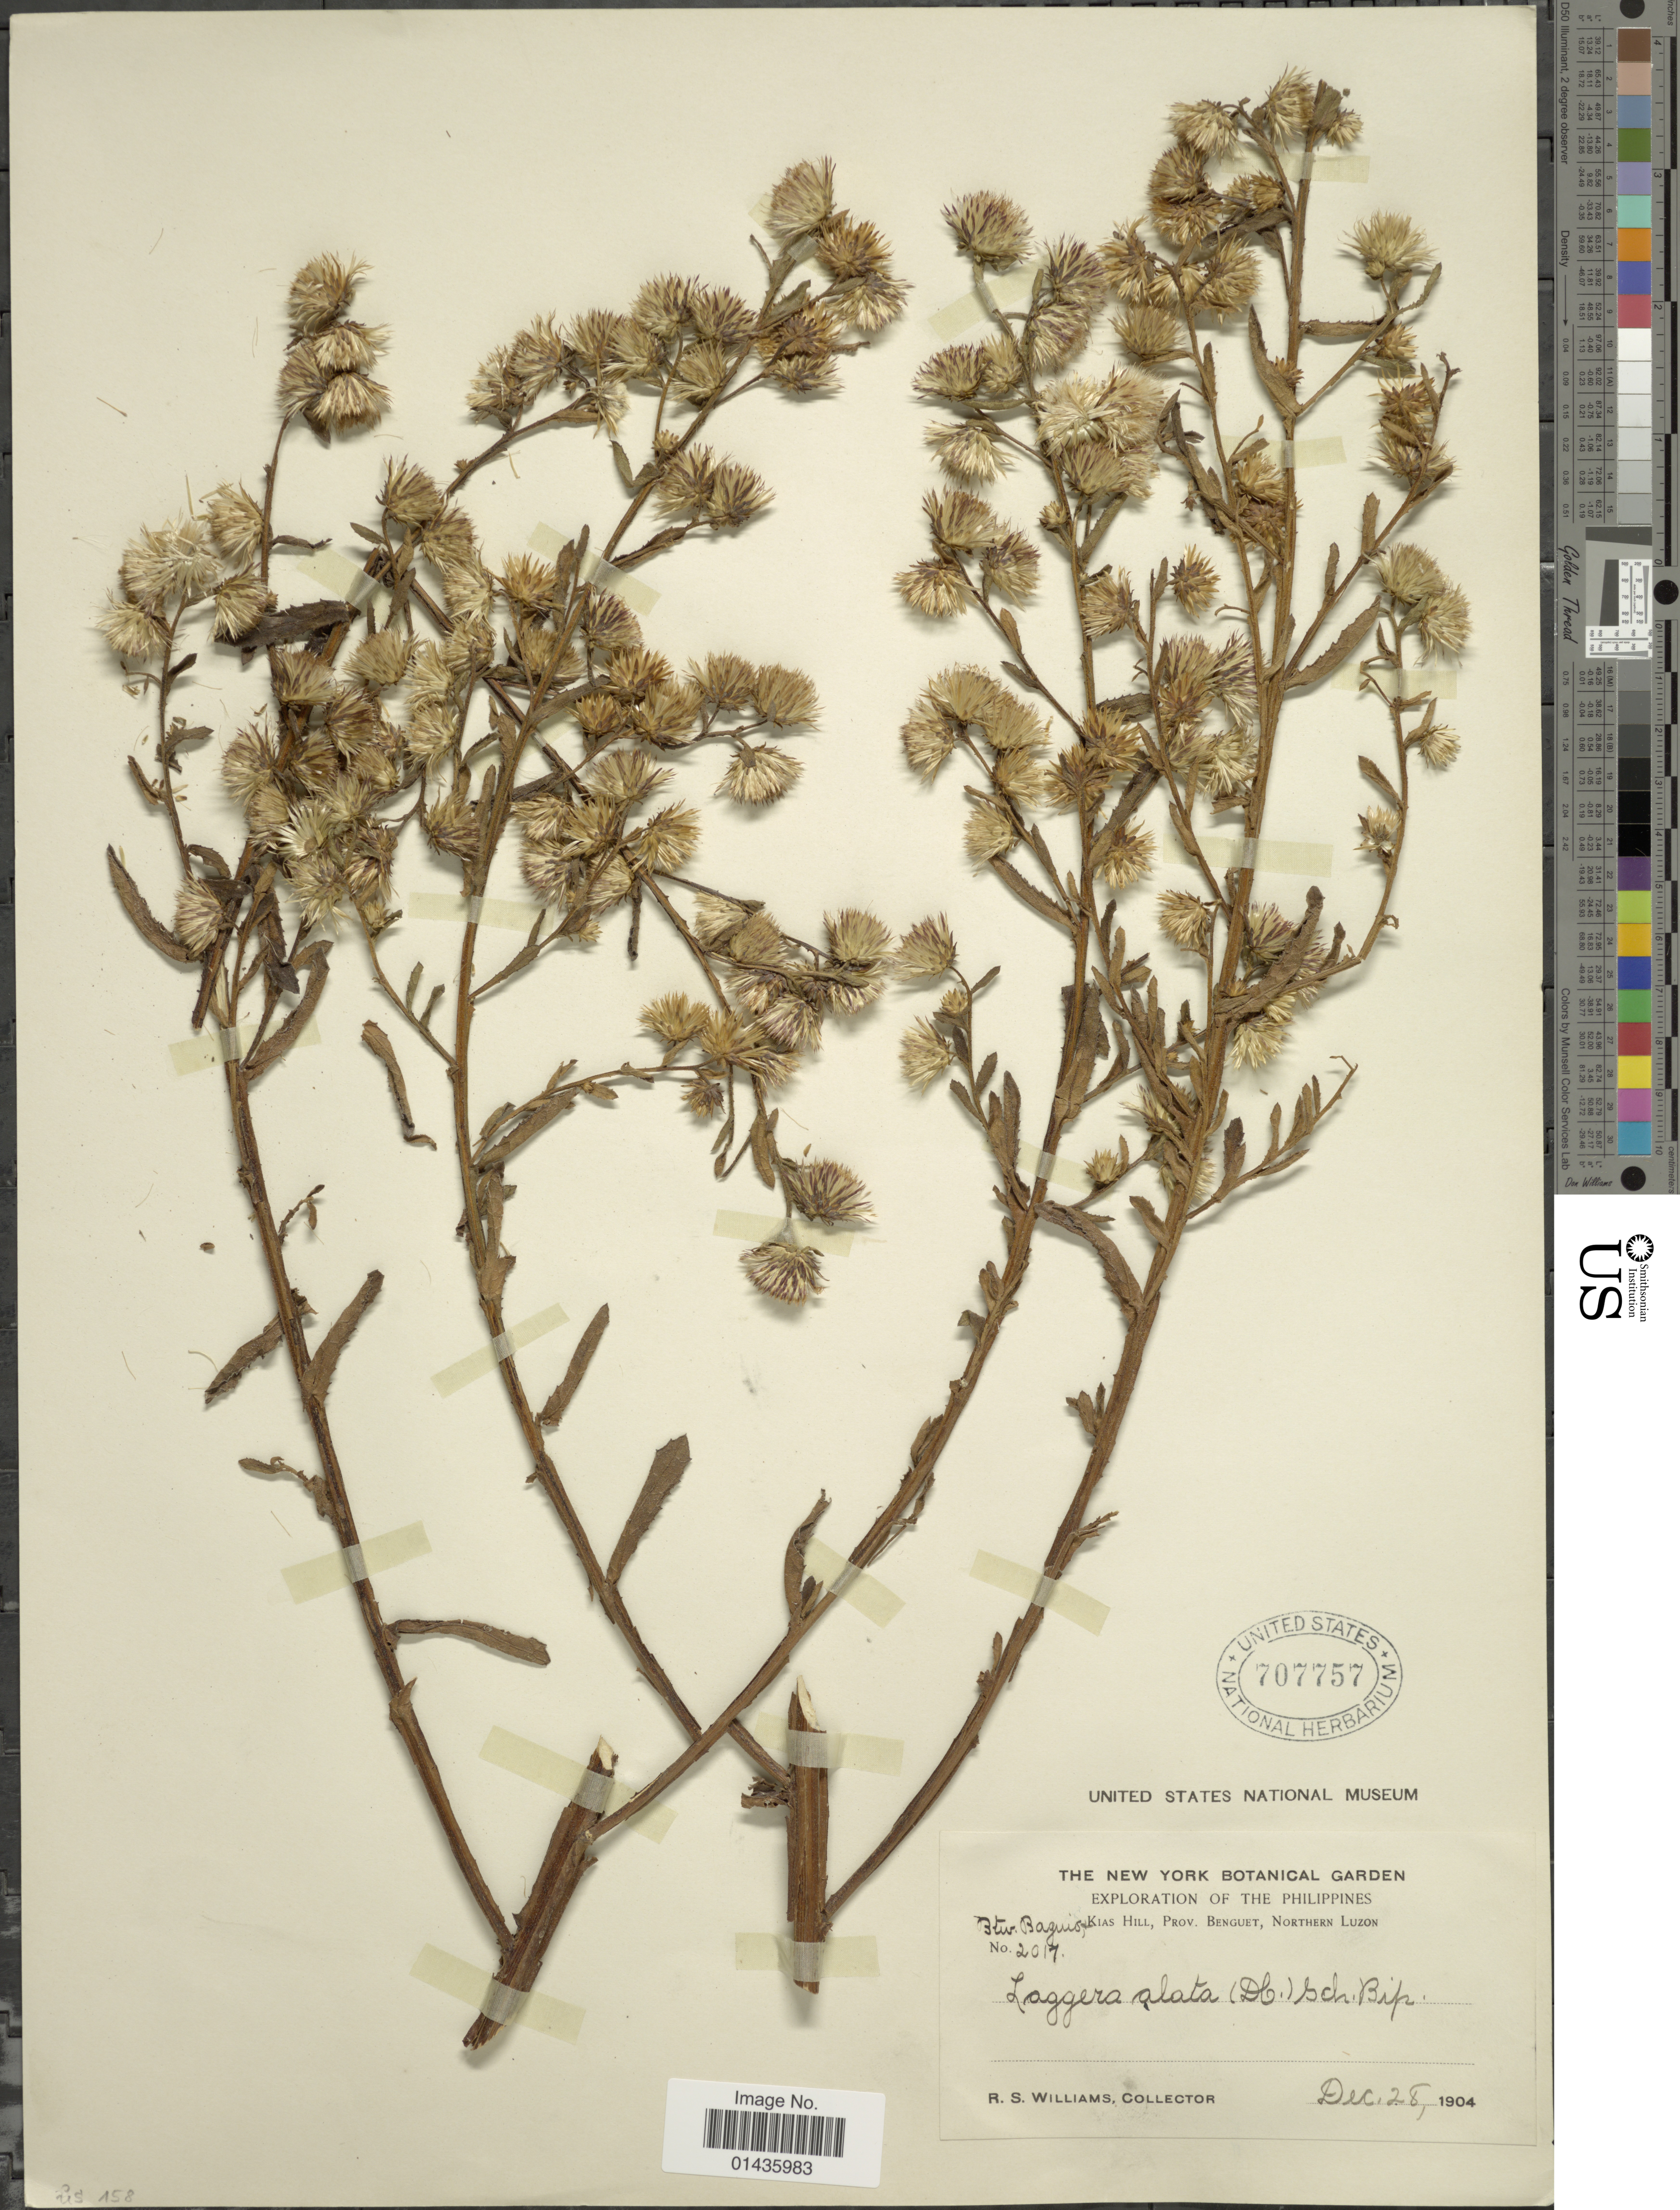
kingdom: Plantae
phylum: Tracheophyta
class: Magnoliopsida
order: Asterales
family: Asteraceae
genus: Laggera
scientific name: Laggera alata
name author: Sch. Bip.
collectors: R. S. Williams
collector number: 2017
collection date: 1904-12-28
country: Philippines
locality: Btw. Baguio + Kias Hill, Prov. Benguet, Northern Luzon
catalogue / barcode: US 707757